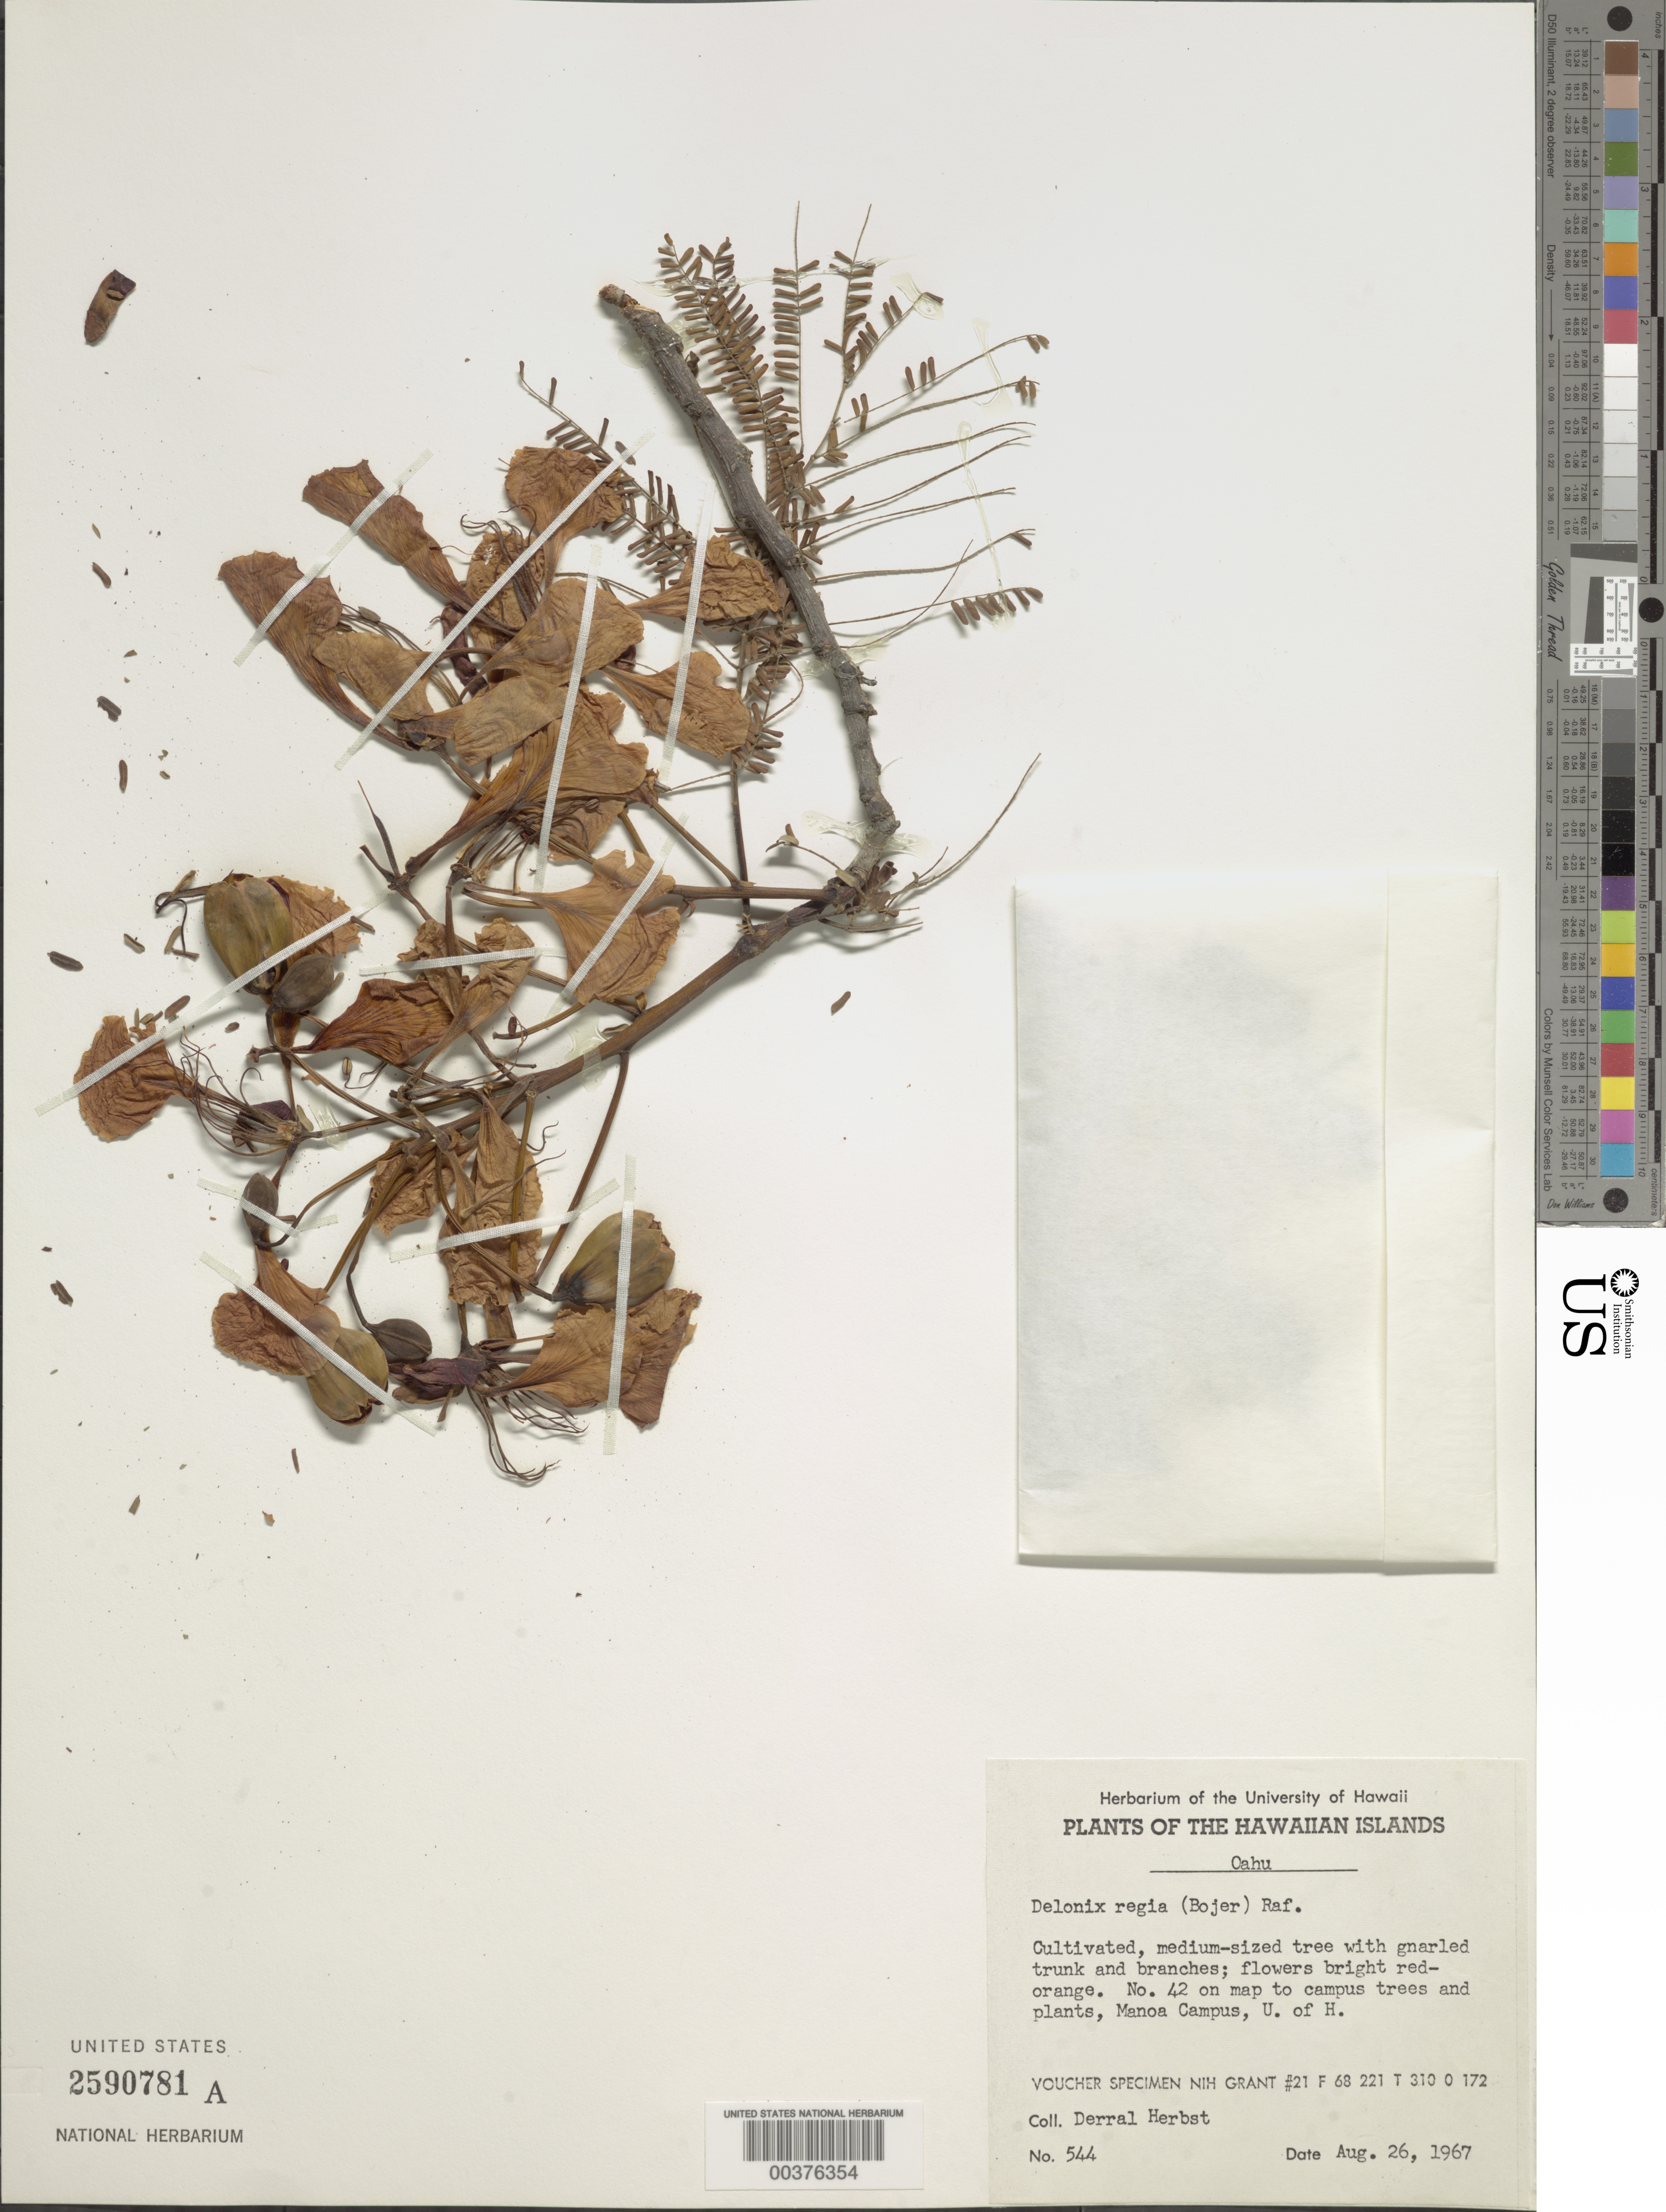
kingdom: Plantae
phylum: Tracheophyta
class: Magnoliopsida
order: Fabales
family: Fabaceae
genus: Delonix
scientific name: Delonix regia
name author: (Bojer ex Hook.) Raf.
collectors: F. R. Fosberg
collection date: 1946-08-19/1946-08-21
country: Micronesia, Federated States of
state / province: Kosrae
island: Lelu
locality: Lela (Lele) Harbor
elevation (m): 1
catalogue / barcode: US 2590781A